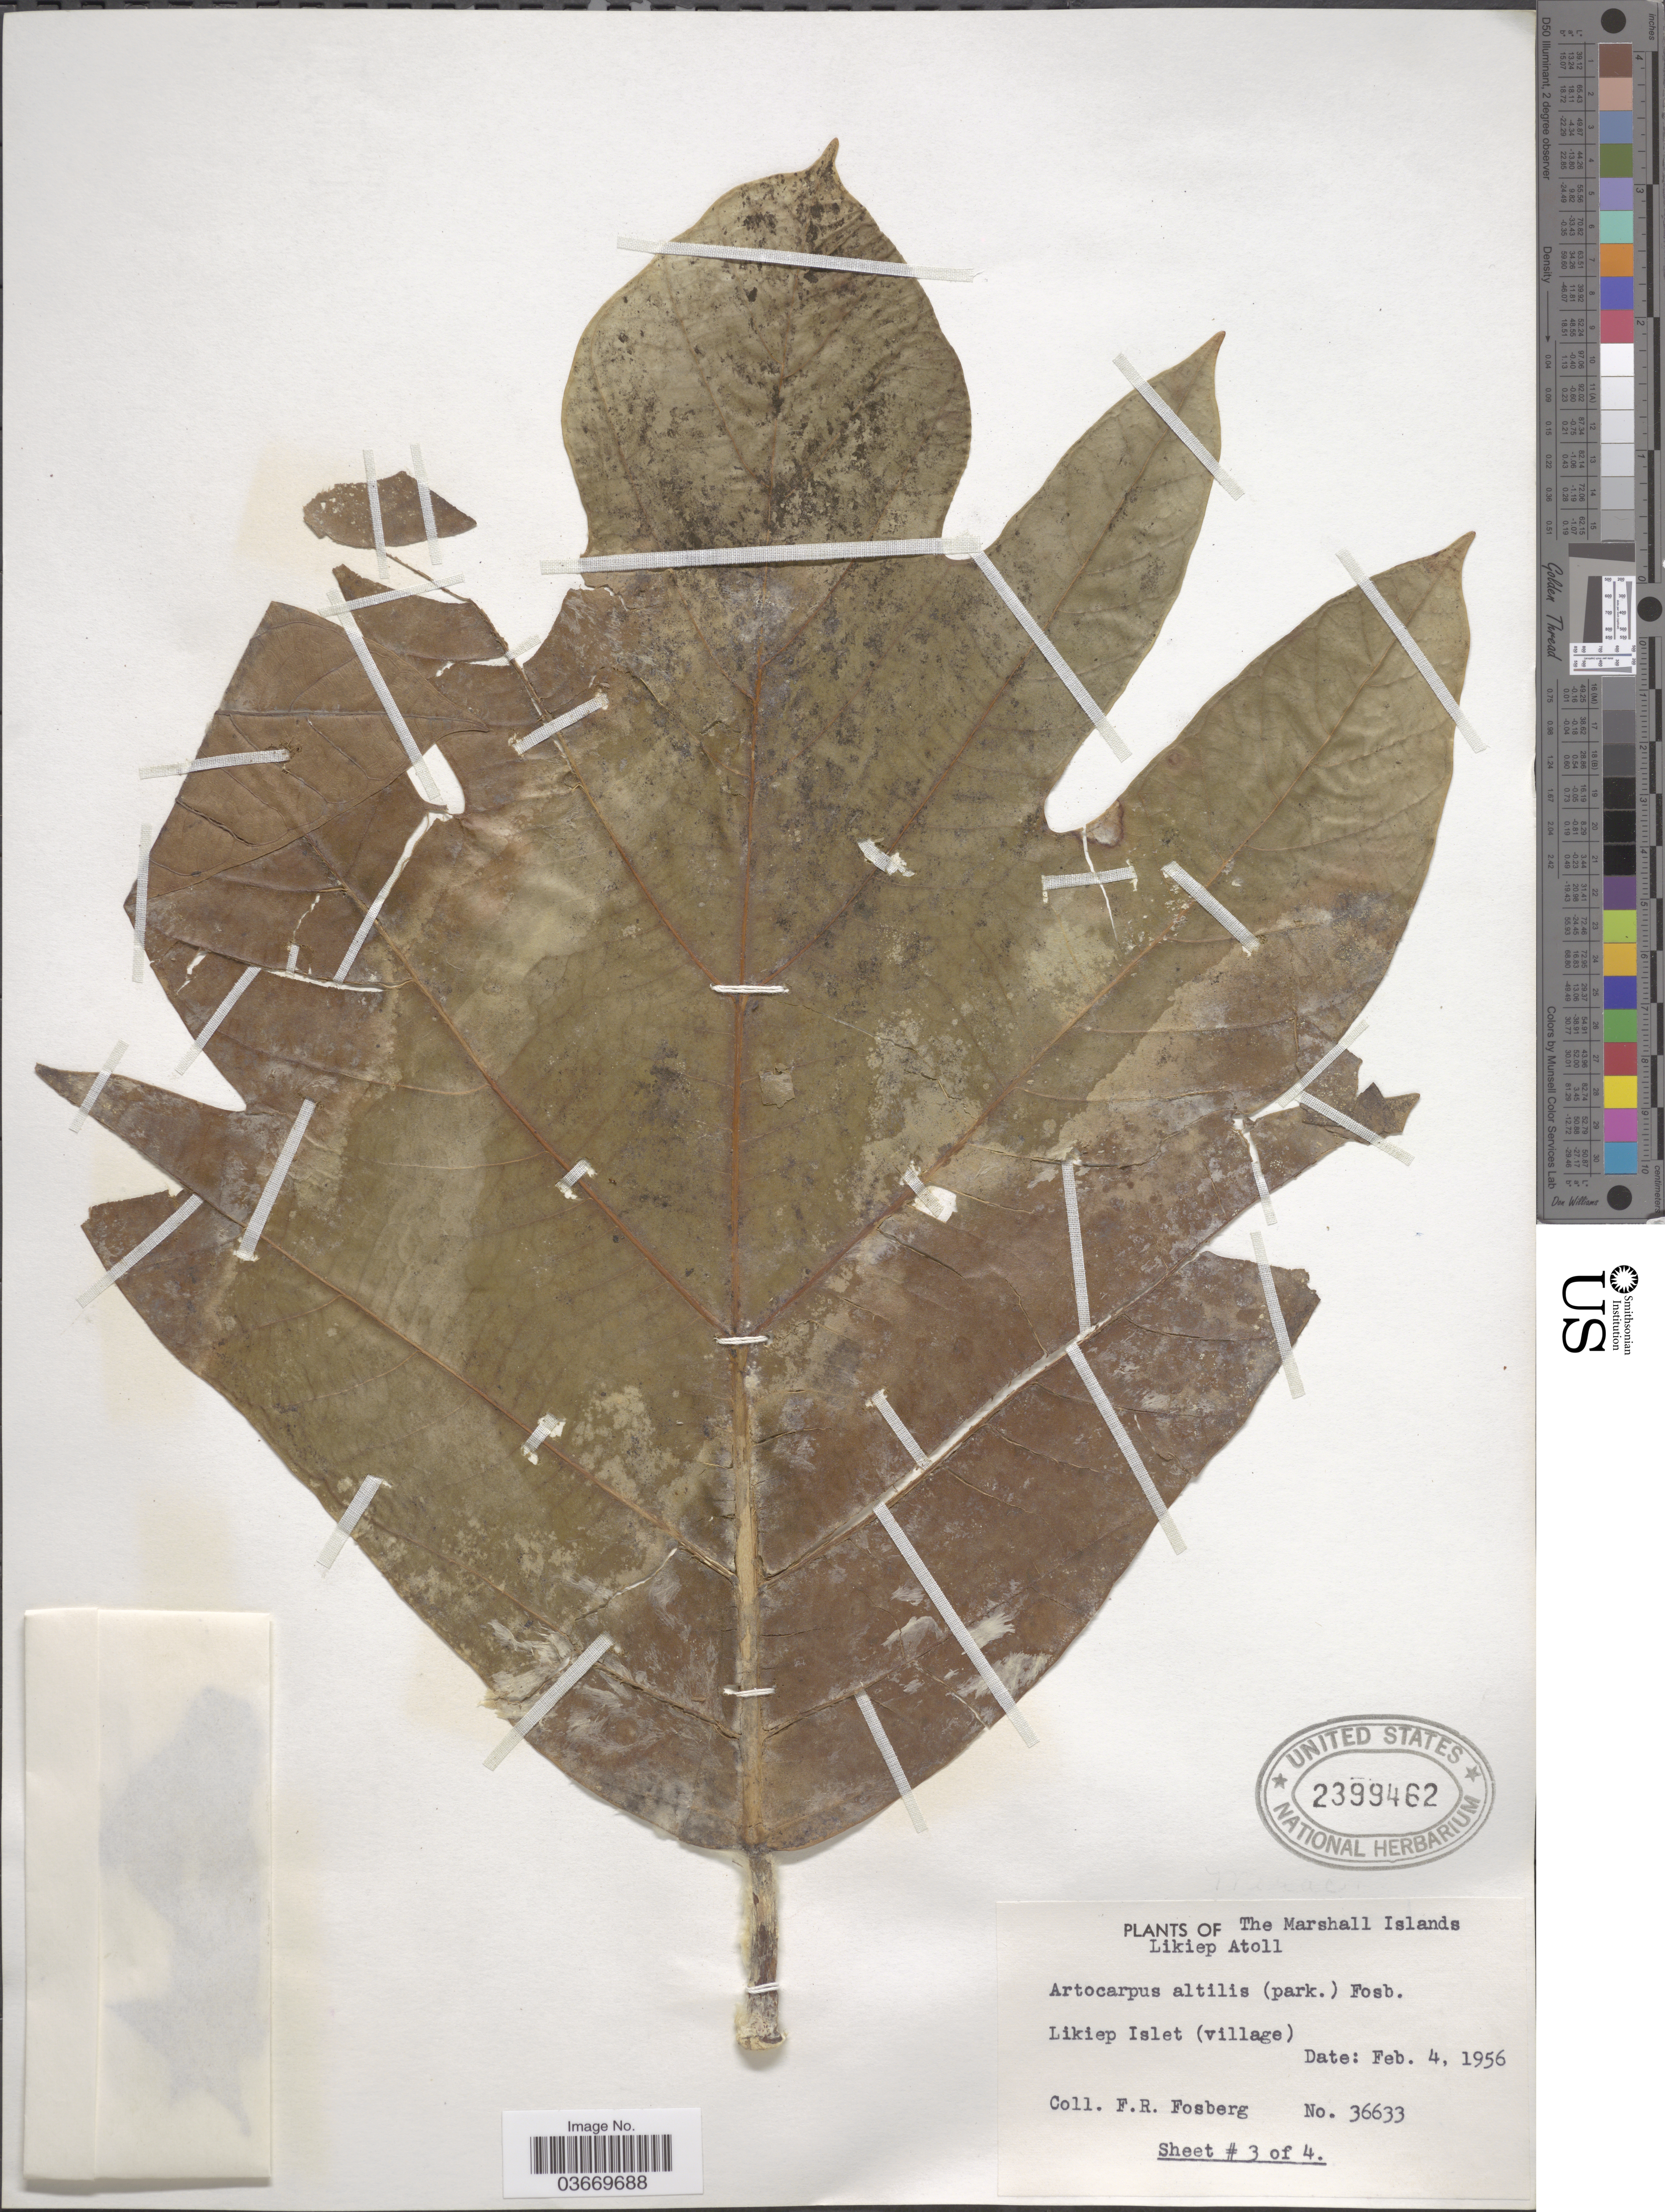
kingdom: Plantae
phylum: Tracheophyta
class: Magnoliopsida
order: Rosales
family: Moraceae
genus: Artocarpus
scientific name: Artocarpus altilis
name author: (Parkinson) Fosberg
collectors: F. R. Fosberg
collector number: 36633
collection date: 1956-02-04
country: Marshall Islands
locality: The Marshall Islands. Likiep Atoll. Likiep Islet (village).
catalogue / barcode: US 2399462